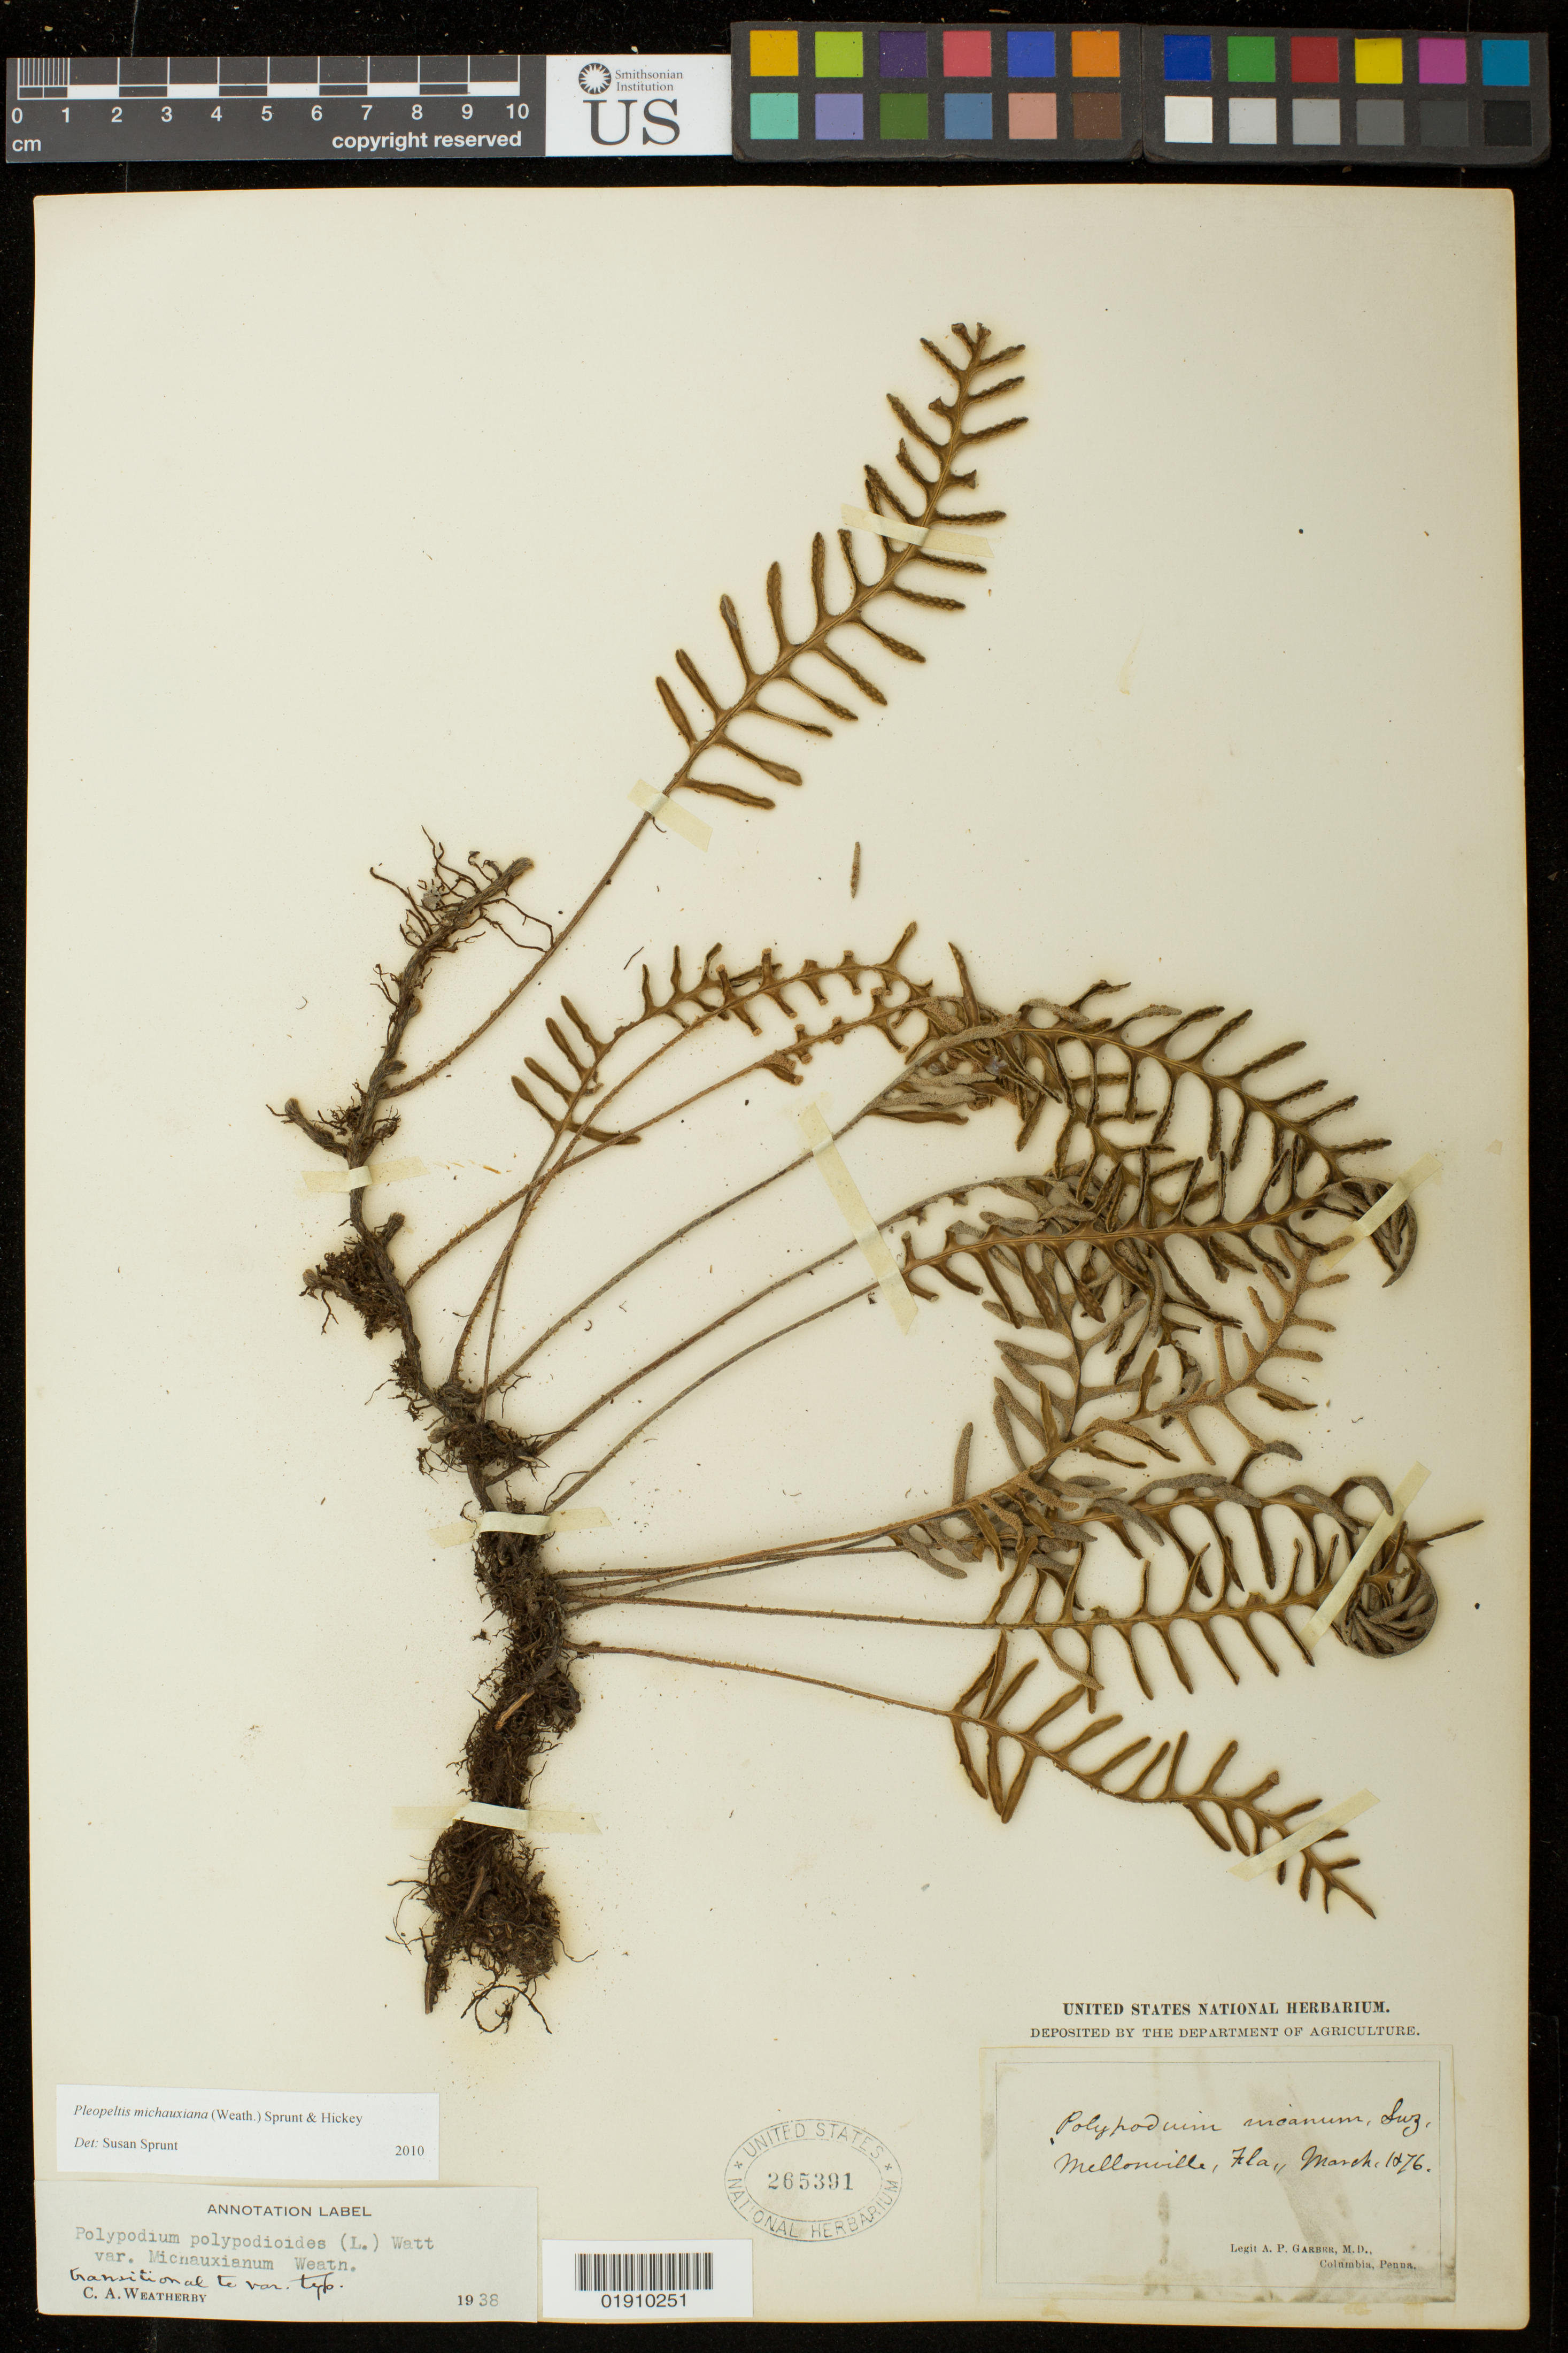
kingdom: Plantae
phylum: Tracheophyta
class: Polypodiopsida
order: Polypodiales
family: Polypodiaceae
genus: Pleopeltis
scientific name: Pleopeltis michauxiana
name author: (Weath.) Hickey & Sprunt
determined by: Sprunt, S. V.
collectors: A. P. Garber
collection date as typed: March, 1876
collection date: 1876-03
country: United States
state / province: Florida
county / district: Seminole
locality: Mellonville, Fla.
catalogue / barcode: US 265391